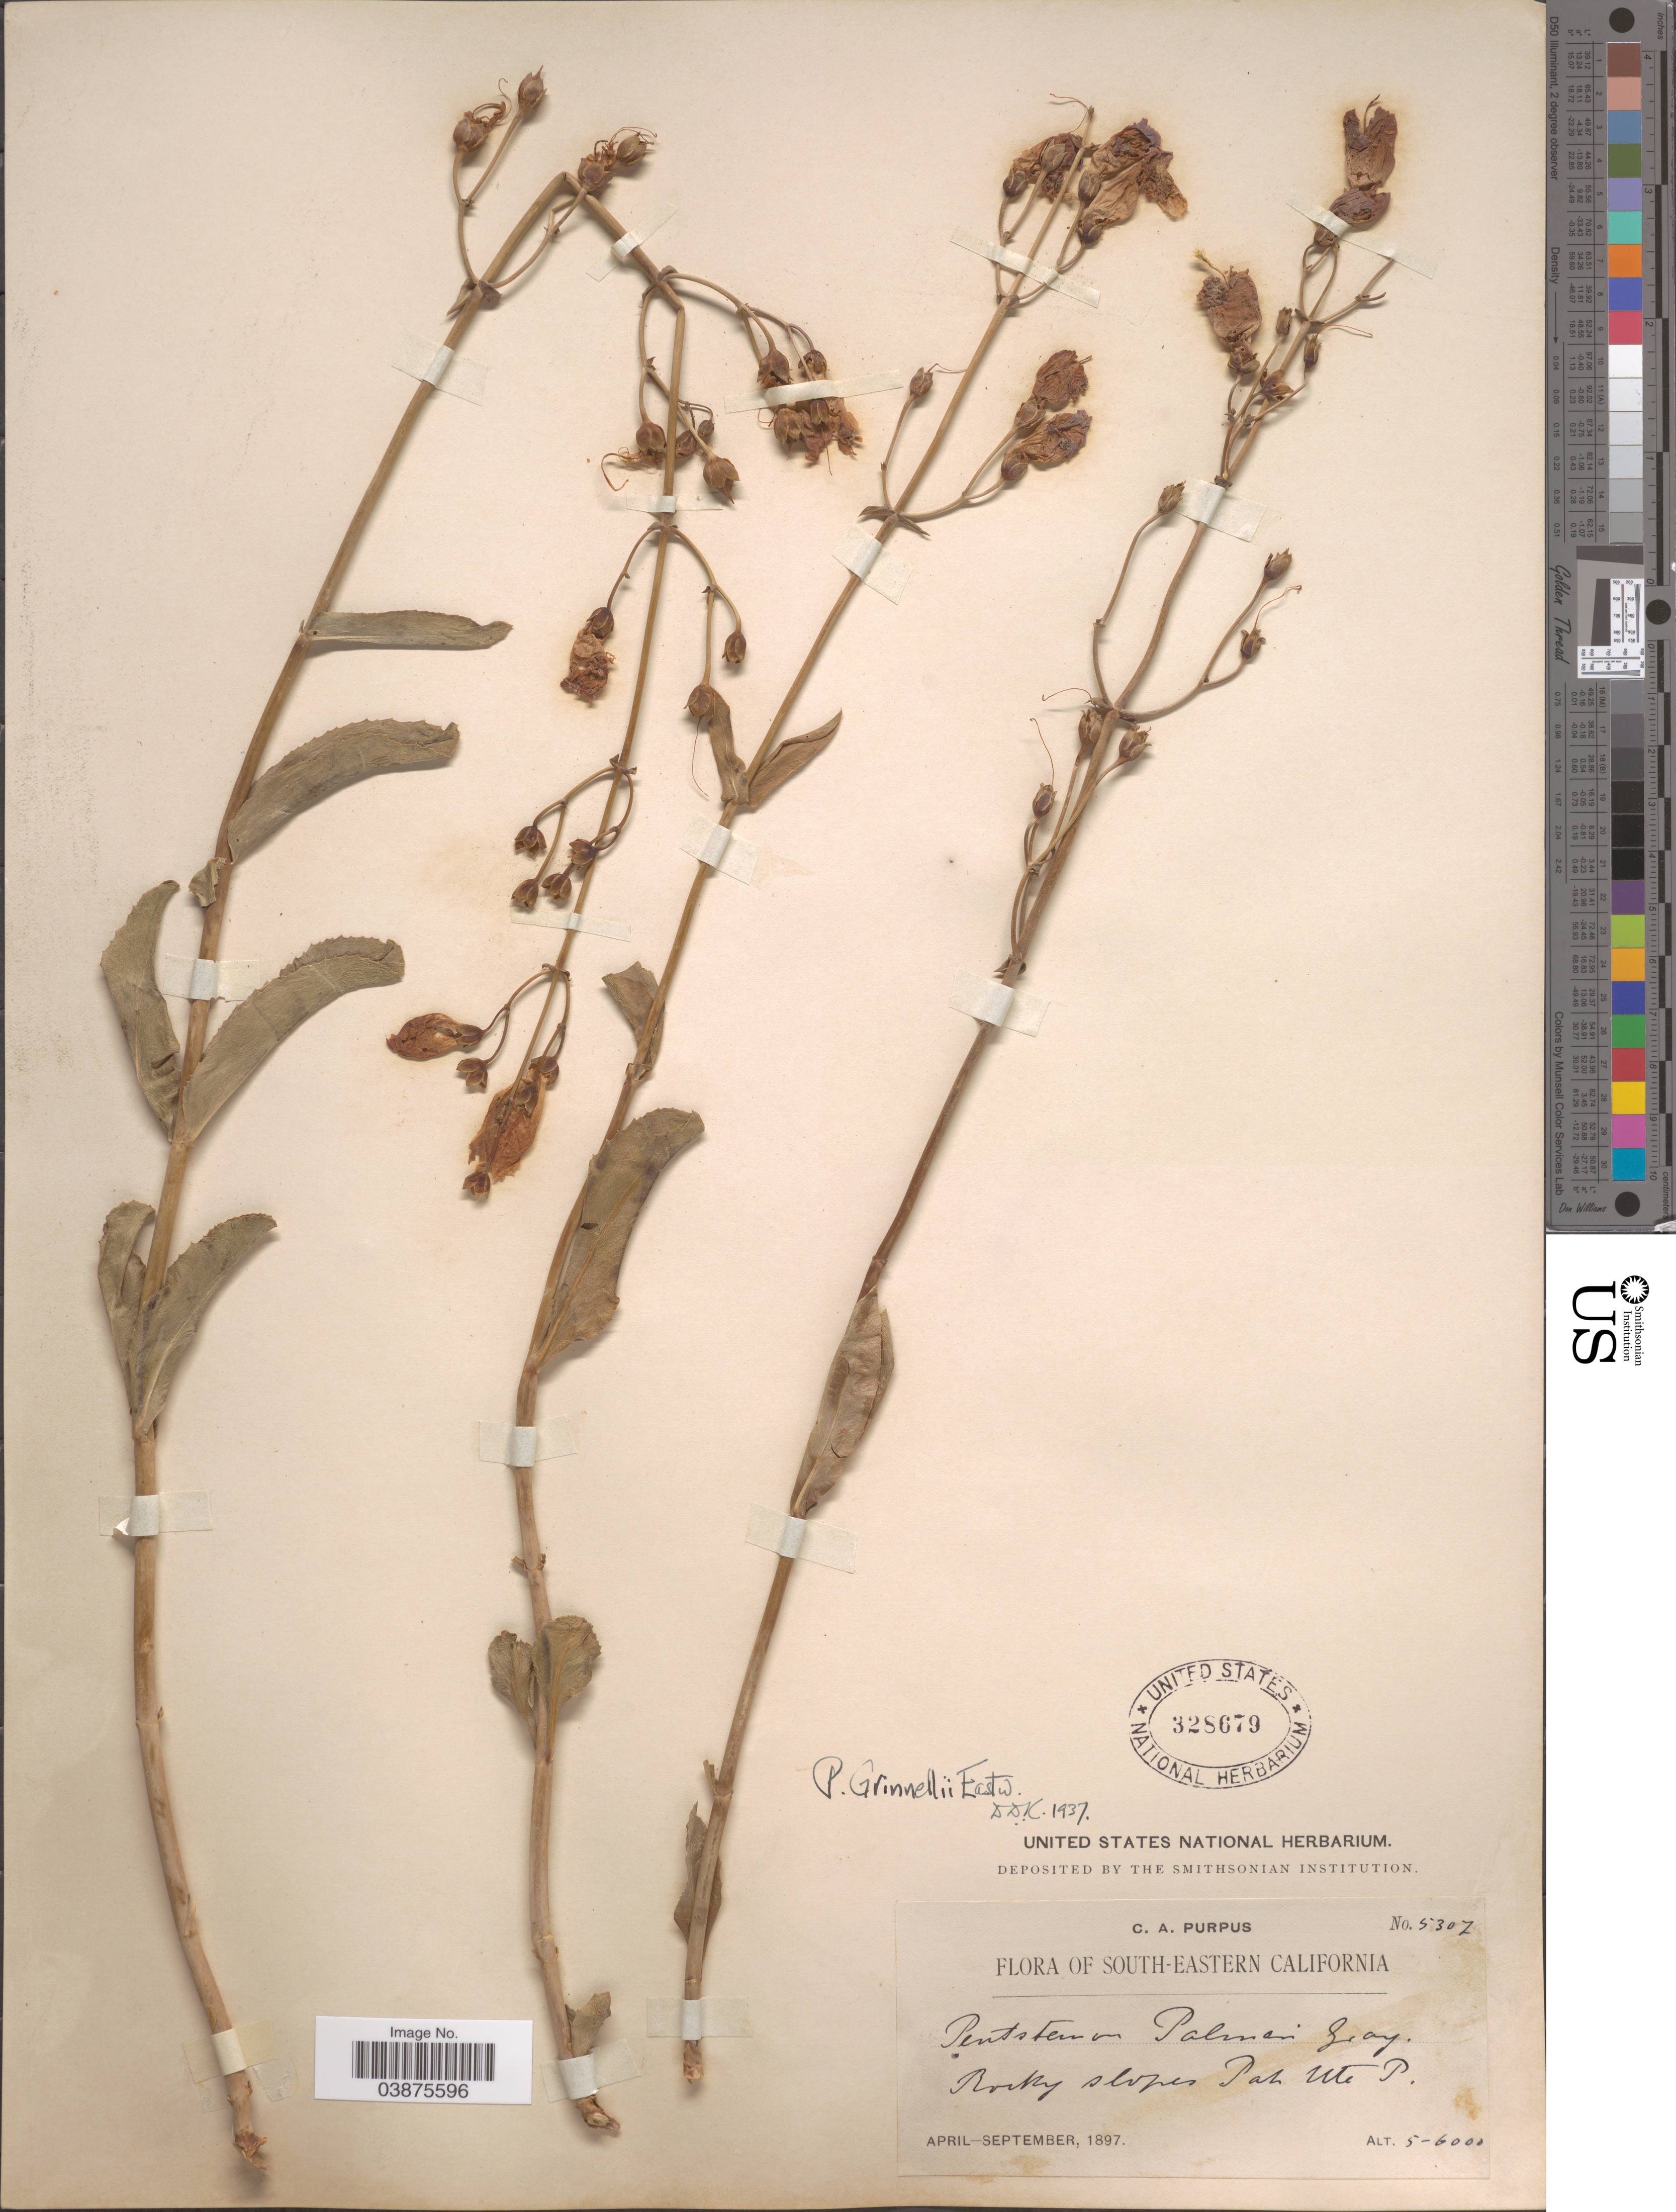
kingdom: Plantae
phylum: Tracheophyta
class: Magnoliopsida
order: Lamiales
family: Plantaginaceae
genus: Penstemon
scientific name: Penstemon grinnellii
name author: Eastw.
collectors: C. A. Purpus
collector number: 5307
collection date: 1897-04/1897-09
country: United States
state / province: California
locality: South-Eastern California. Rocky slopes Pah Ute P.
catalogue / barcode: US 328679